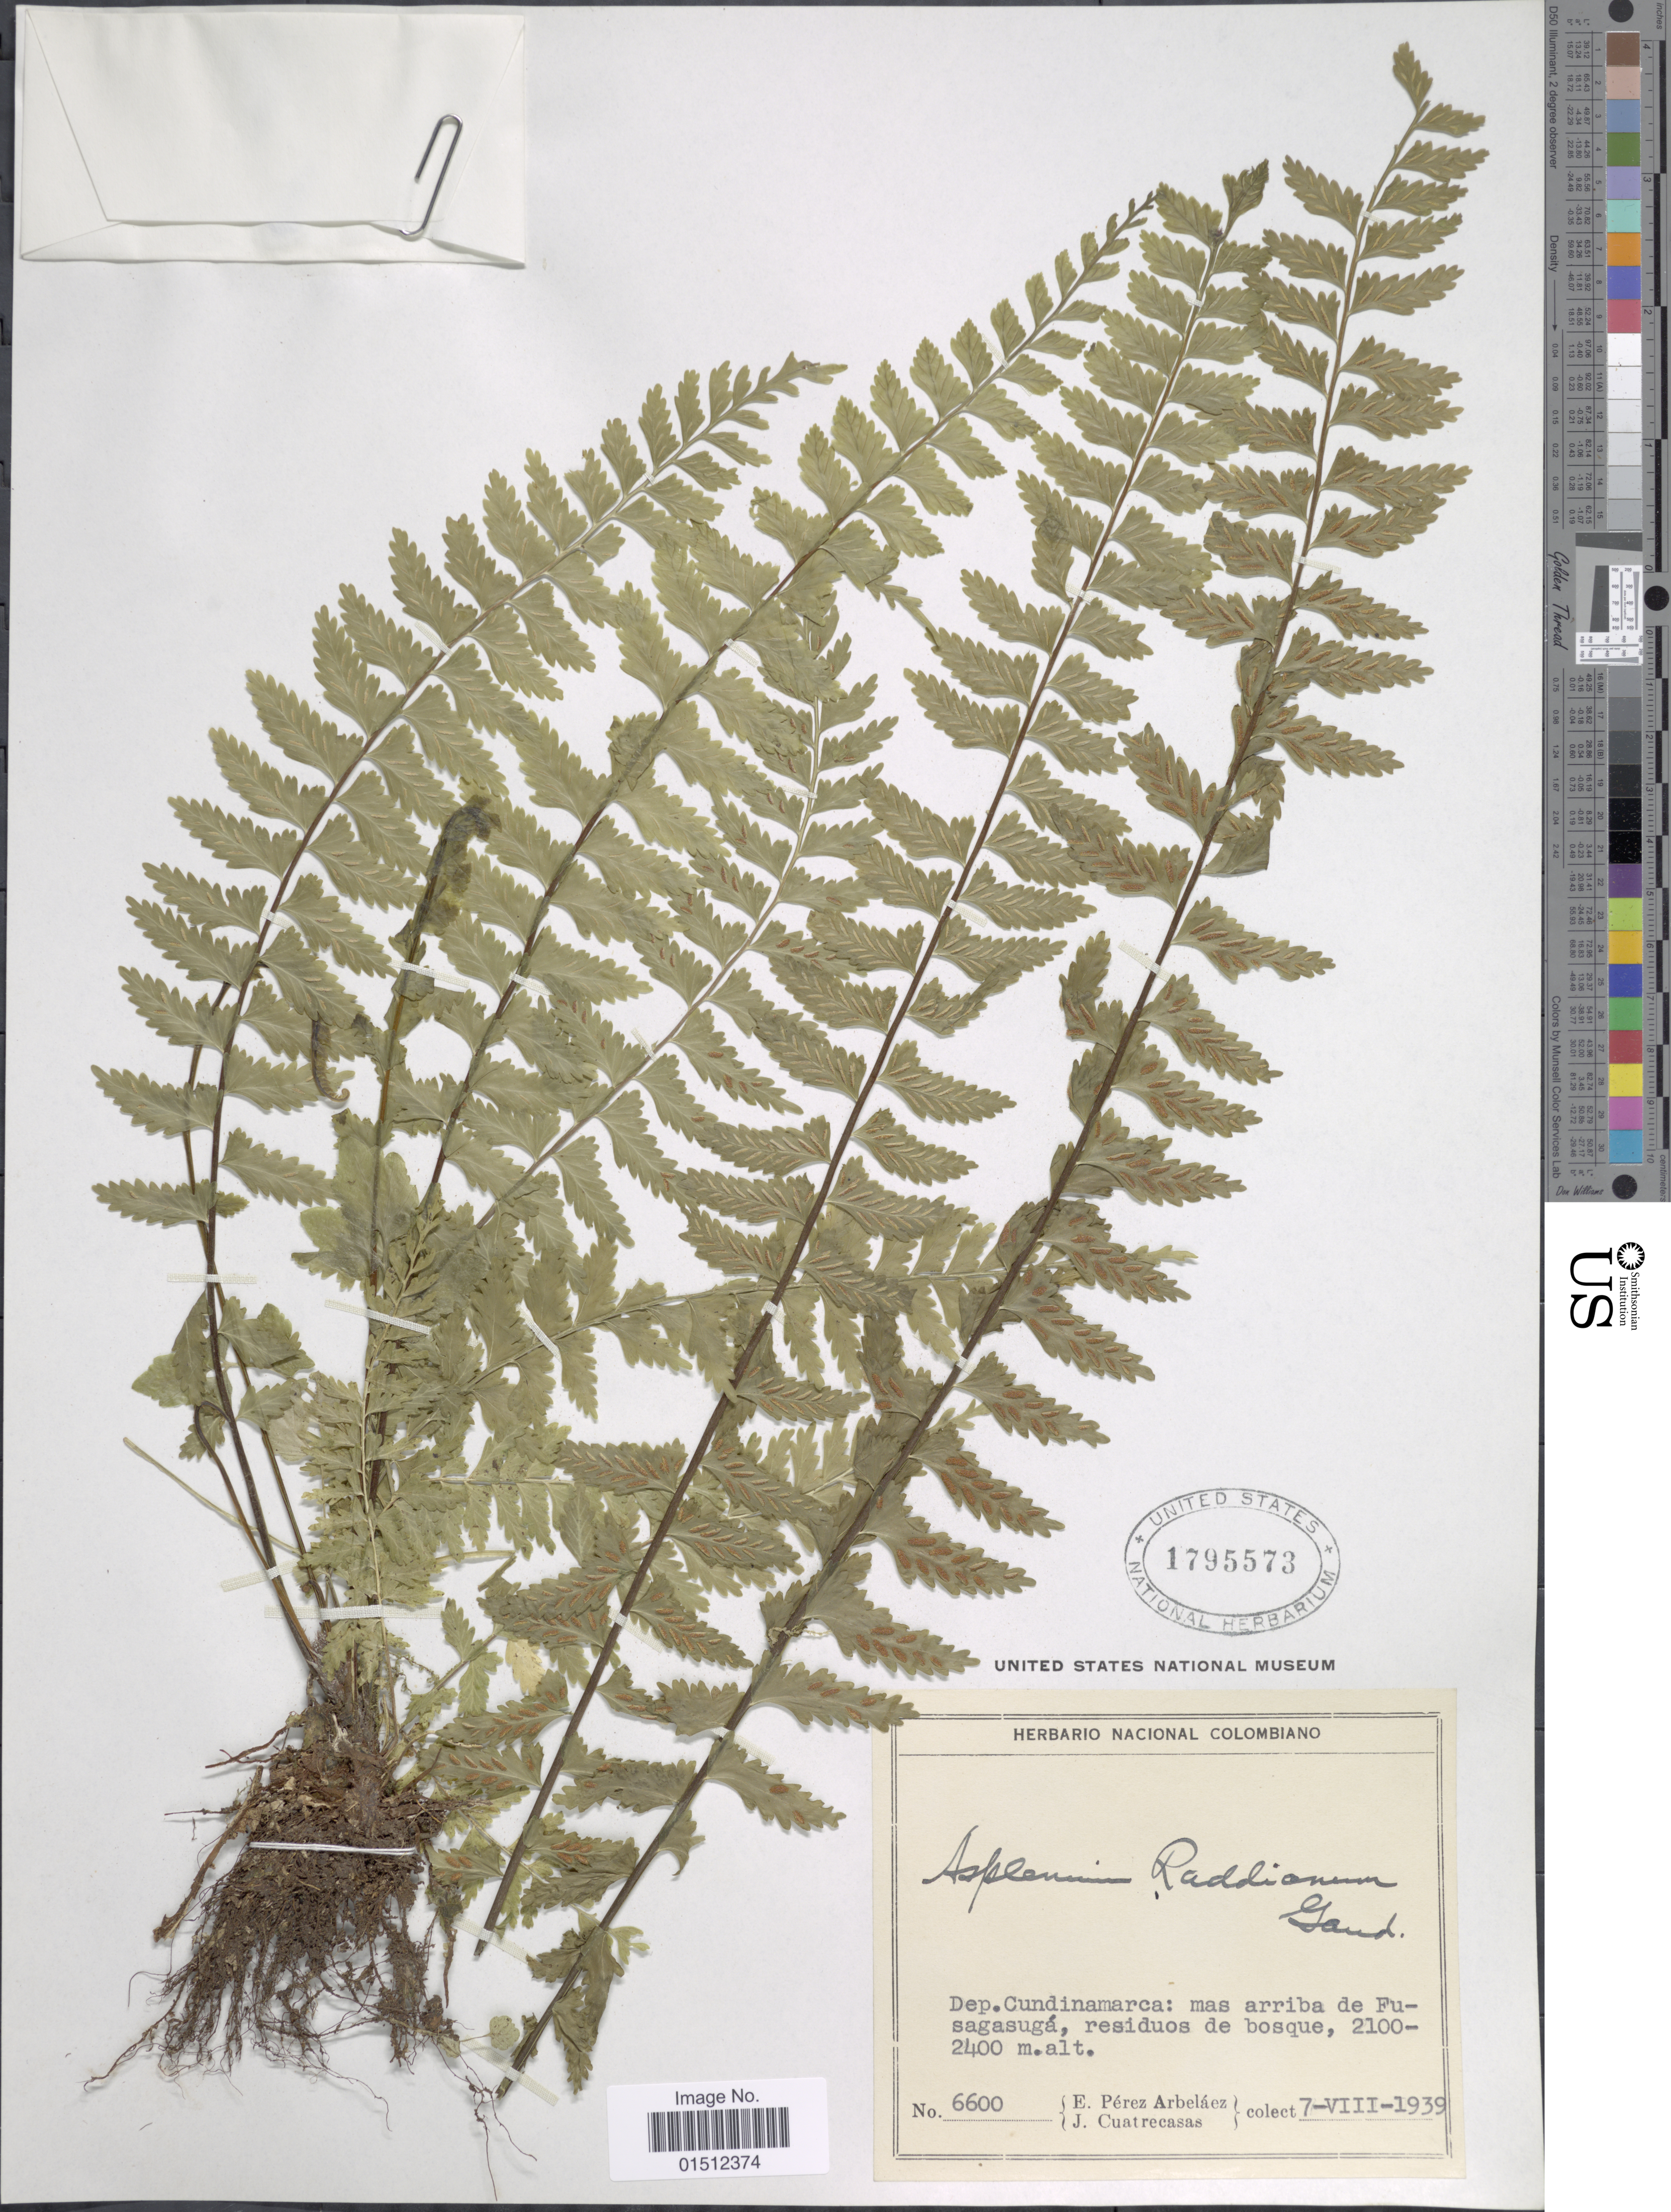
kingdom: Plantae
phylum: Tracheophyta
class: Polypodiopsida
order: Polypodiales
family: Aspleniaceae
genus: Asplenium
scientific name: Asplenium raddianum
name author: Gaudich.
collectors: E. Pérez Arbeláez & J. Cuatrecasas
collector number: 6600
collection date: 1939-08-07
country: Colombia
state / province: Cundinamarca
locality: Dep. Cundinamarca: mas arriba de Fusagasuga,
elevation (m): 2100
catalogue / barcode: US 1795573